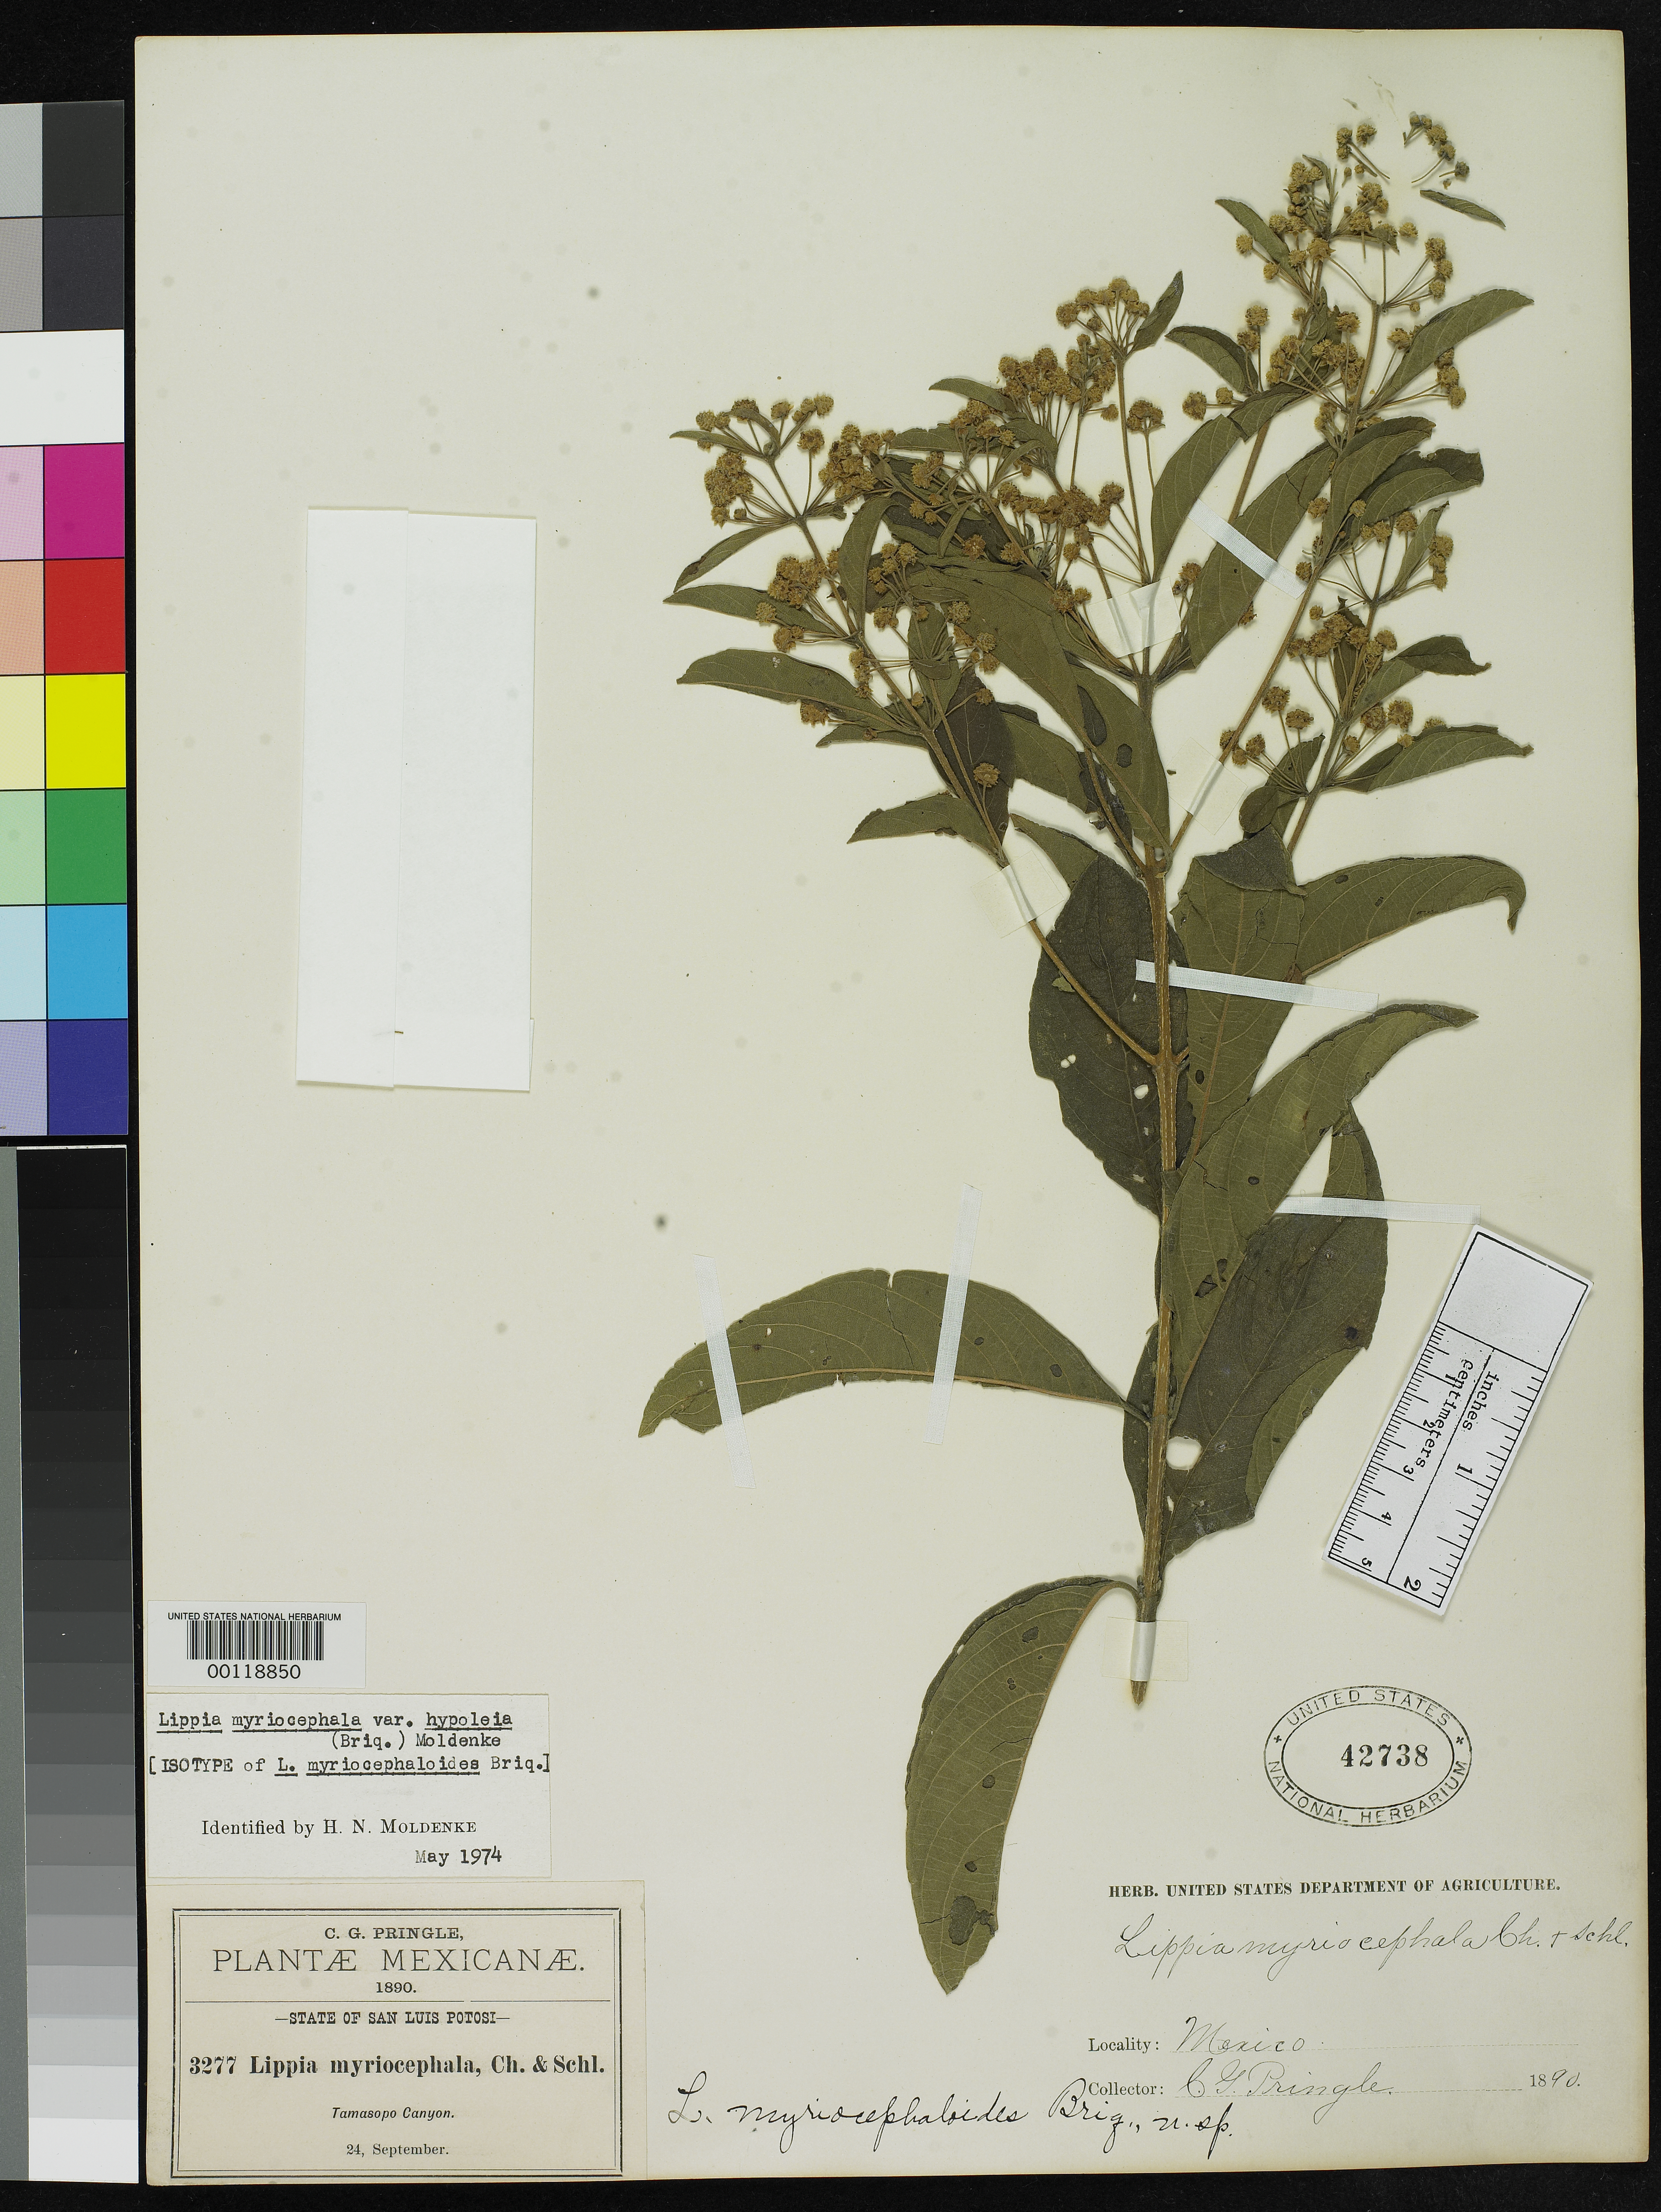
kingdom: Plantae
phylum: Tracheophyta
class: Magnoliopsida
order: Lamiales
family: Verbenaceae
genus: Lippia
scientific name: Lippia myriocephaloides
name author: Briq.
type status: Isotype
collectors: C. G. Pringle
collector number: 3277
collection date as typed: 24 Sep 1890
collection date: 1890-09-24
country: Mexico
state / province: San Luis Potosi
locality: Tamasopo Canyon.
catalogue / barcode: US 42738